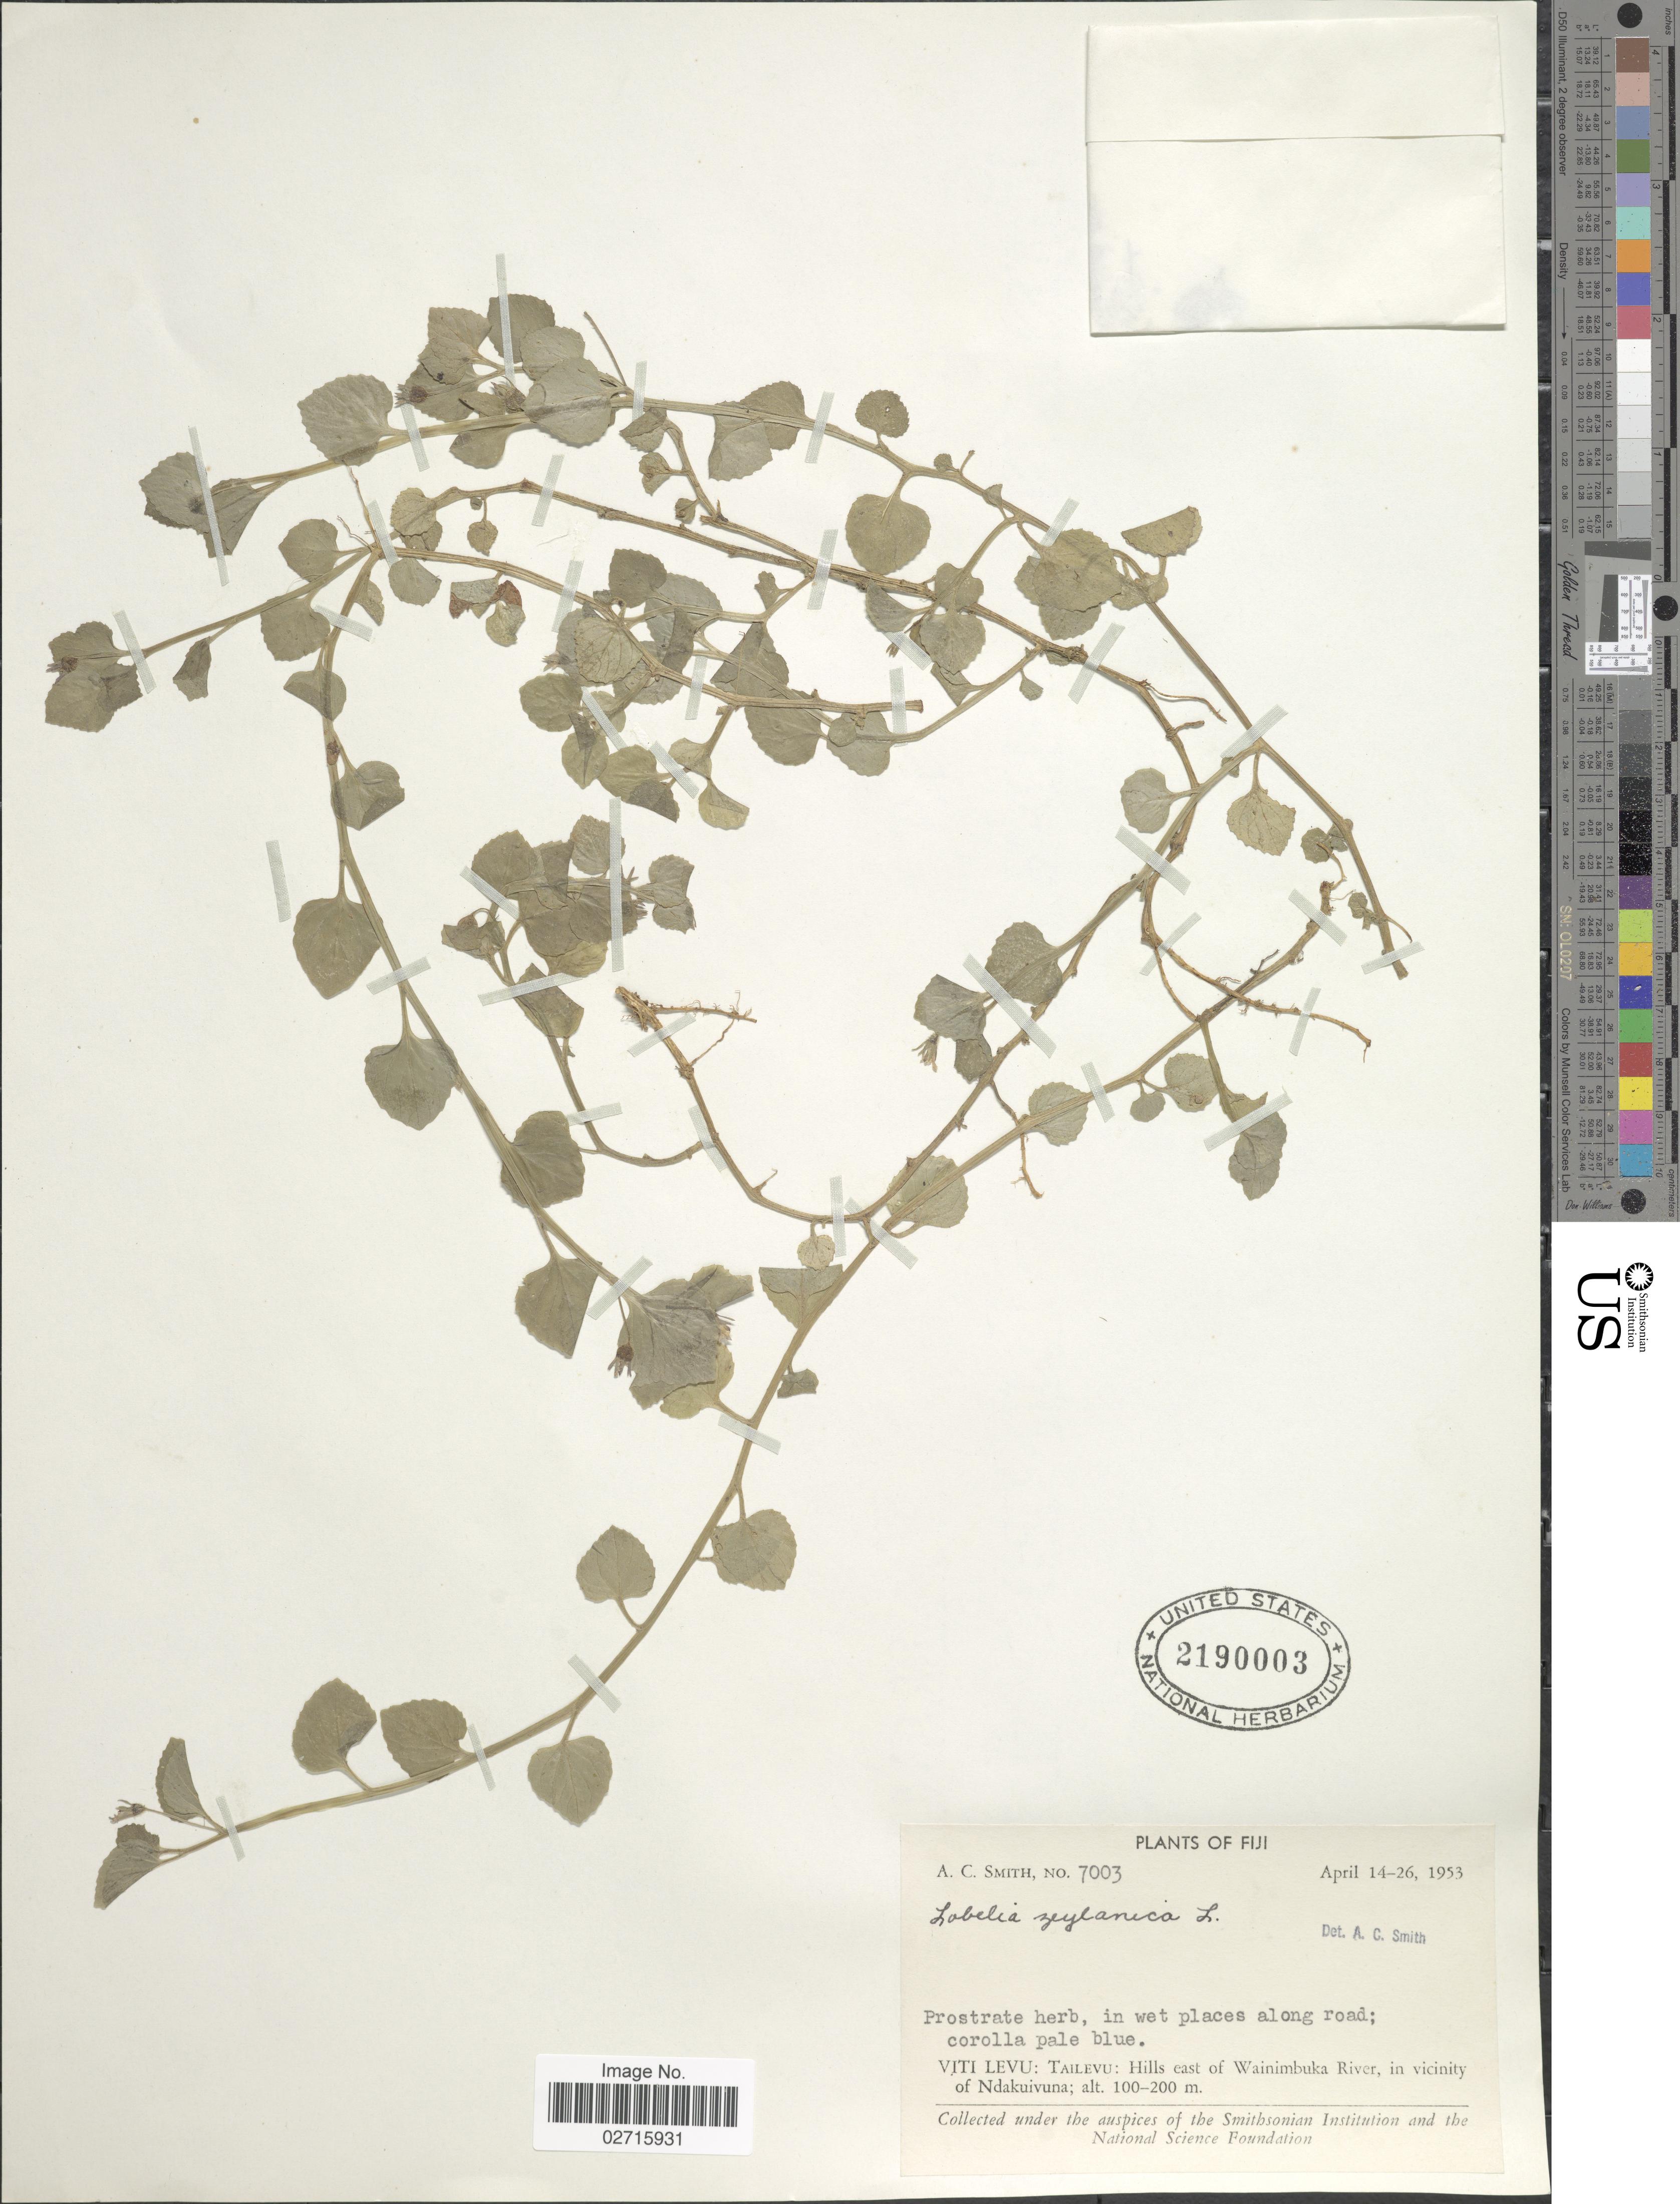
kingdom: Plantae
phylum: Tracheophyta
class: Magnoliopsida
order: Asterales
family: Campanulaceae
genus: Lobelia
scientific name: Lobelia succulenta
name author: Blume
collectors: A. C. Smith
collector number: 7003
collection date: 1953-04-14/1953-04-26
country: Fiji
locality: Viti Levu: Tailevu: Hills east of Wainimbuka River, in vicinity of Ndakuivuna, along road.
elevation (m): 100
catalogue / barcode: US 2190003